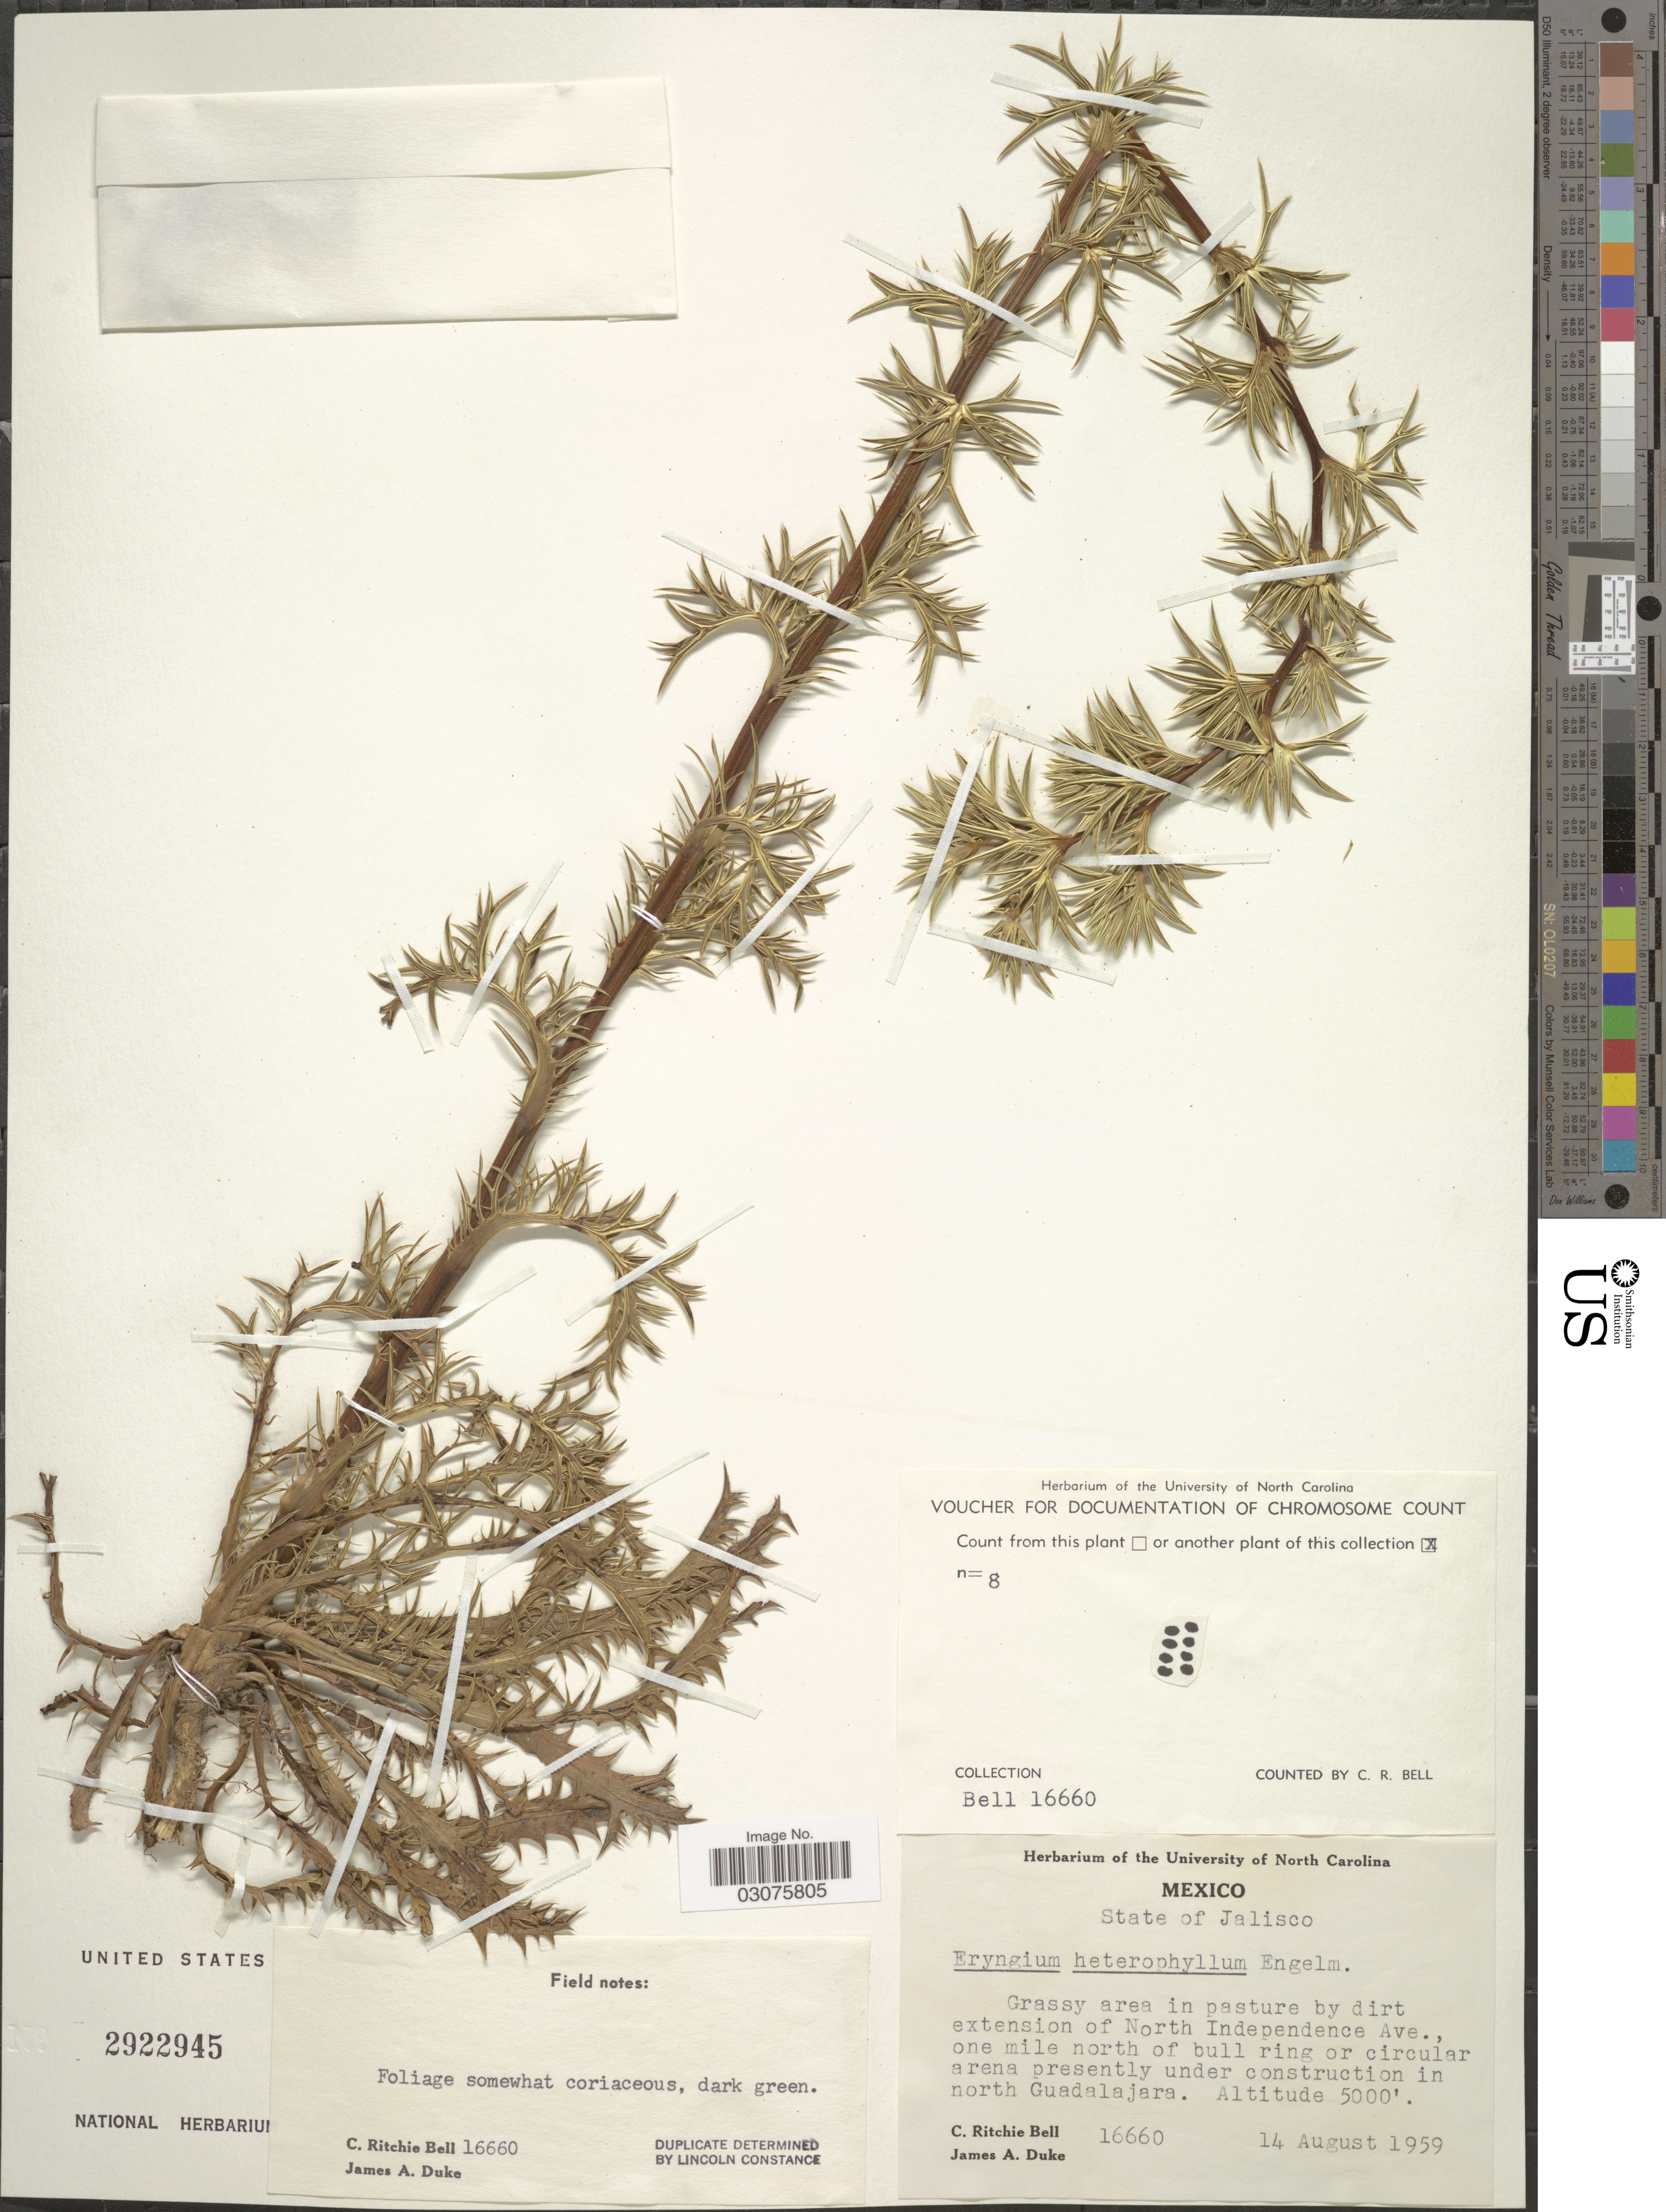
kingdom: Plantae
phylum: Tracheophyta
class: Magnoliopsida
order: Apiales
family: Apiaceae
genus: Eryngium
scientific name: Eryngium heterophyllum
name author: Engelm.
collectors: C. R. Bell & J. A. Duke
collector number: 16660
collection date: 1959-08-14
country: Mexico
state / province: Jalisco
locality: State of Jalisco. Grassy area in pasture by dirt extension of North Independence Ave., one mile north of bull ring or circular arena presently under construction in north Guadalajara.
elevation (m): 1524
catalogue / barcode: US 2922945